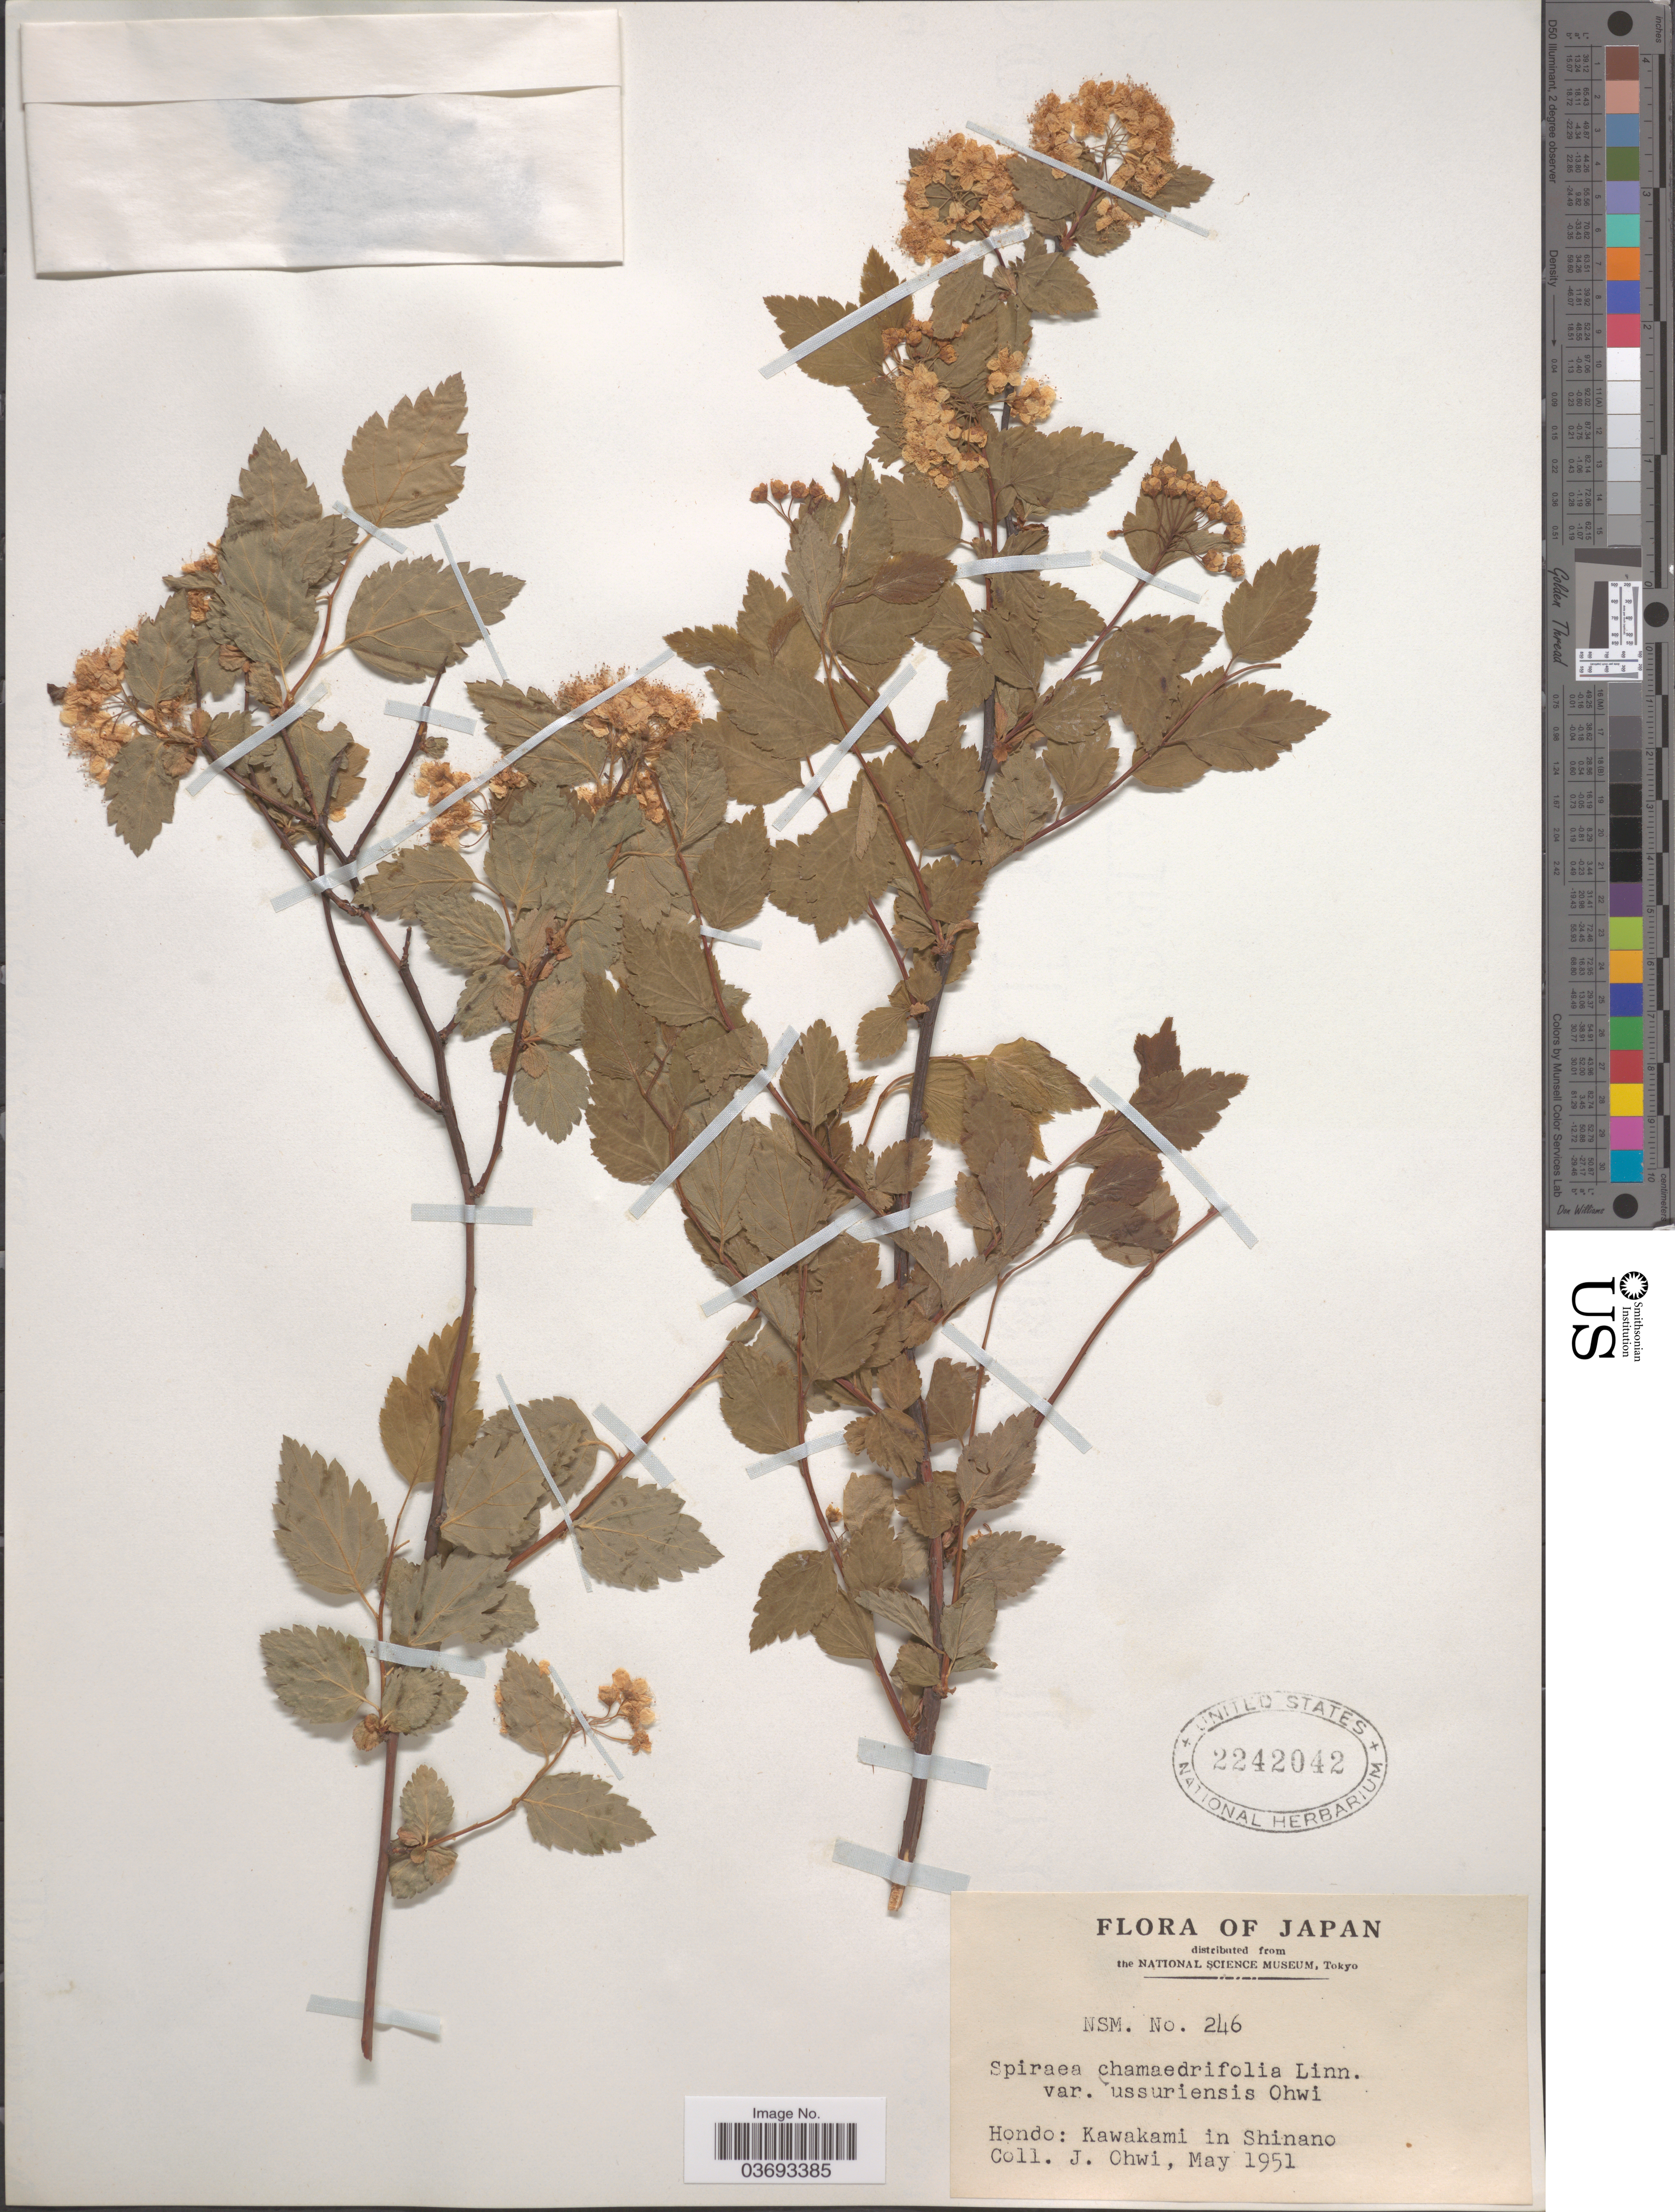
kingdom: Plantae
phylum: Tracheophyta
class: Magnoliopsida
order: Rosales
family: Rosaceae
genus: Spiraea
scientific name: Spiraea chamaedryfolia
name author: L.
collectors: J. Ohwi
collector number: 246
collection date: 1951-05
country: Japan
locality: Hondo: Kawakami in Shinano.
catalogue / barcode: US 2242042